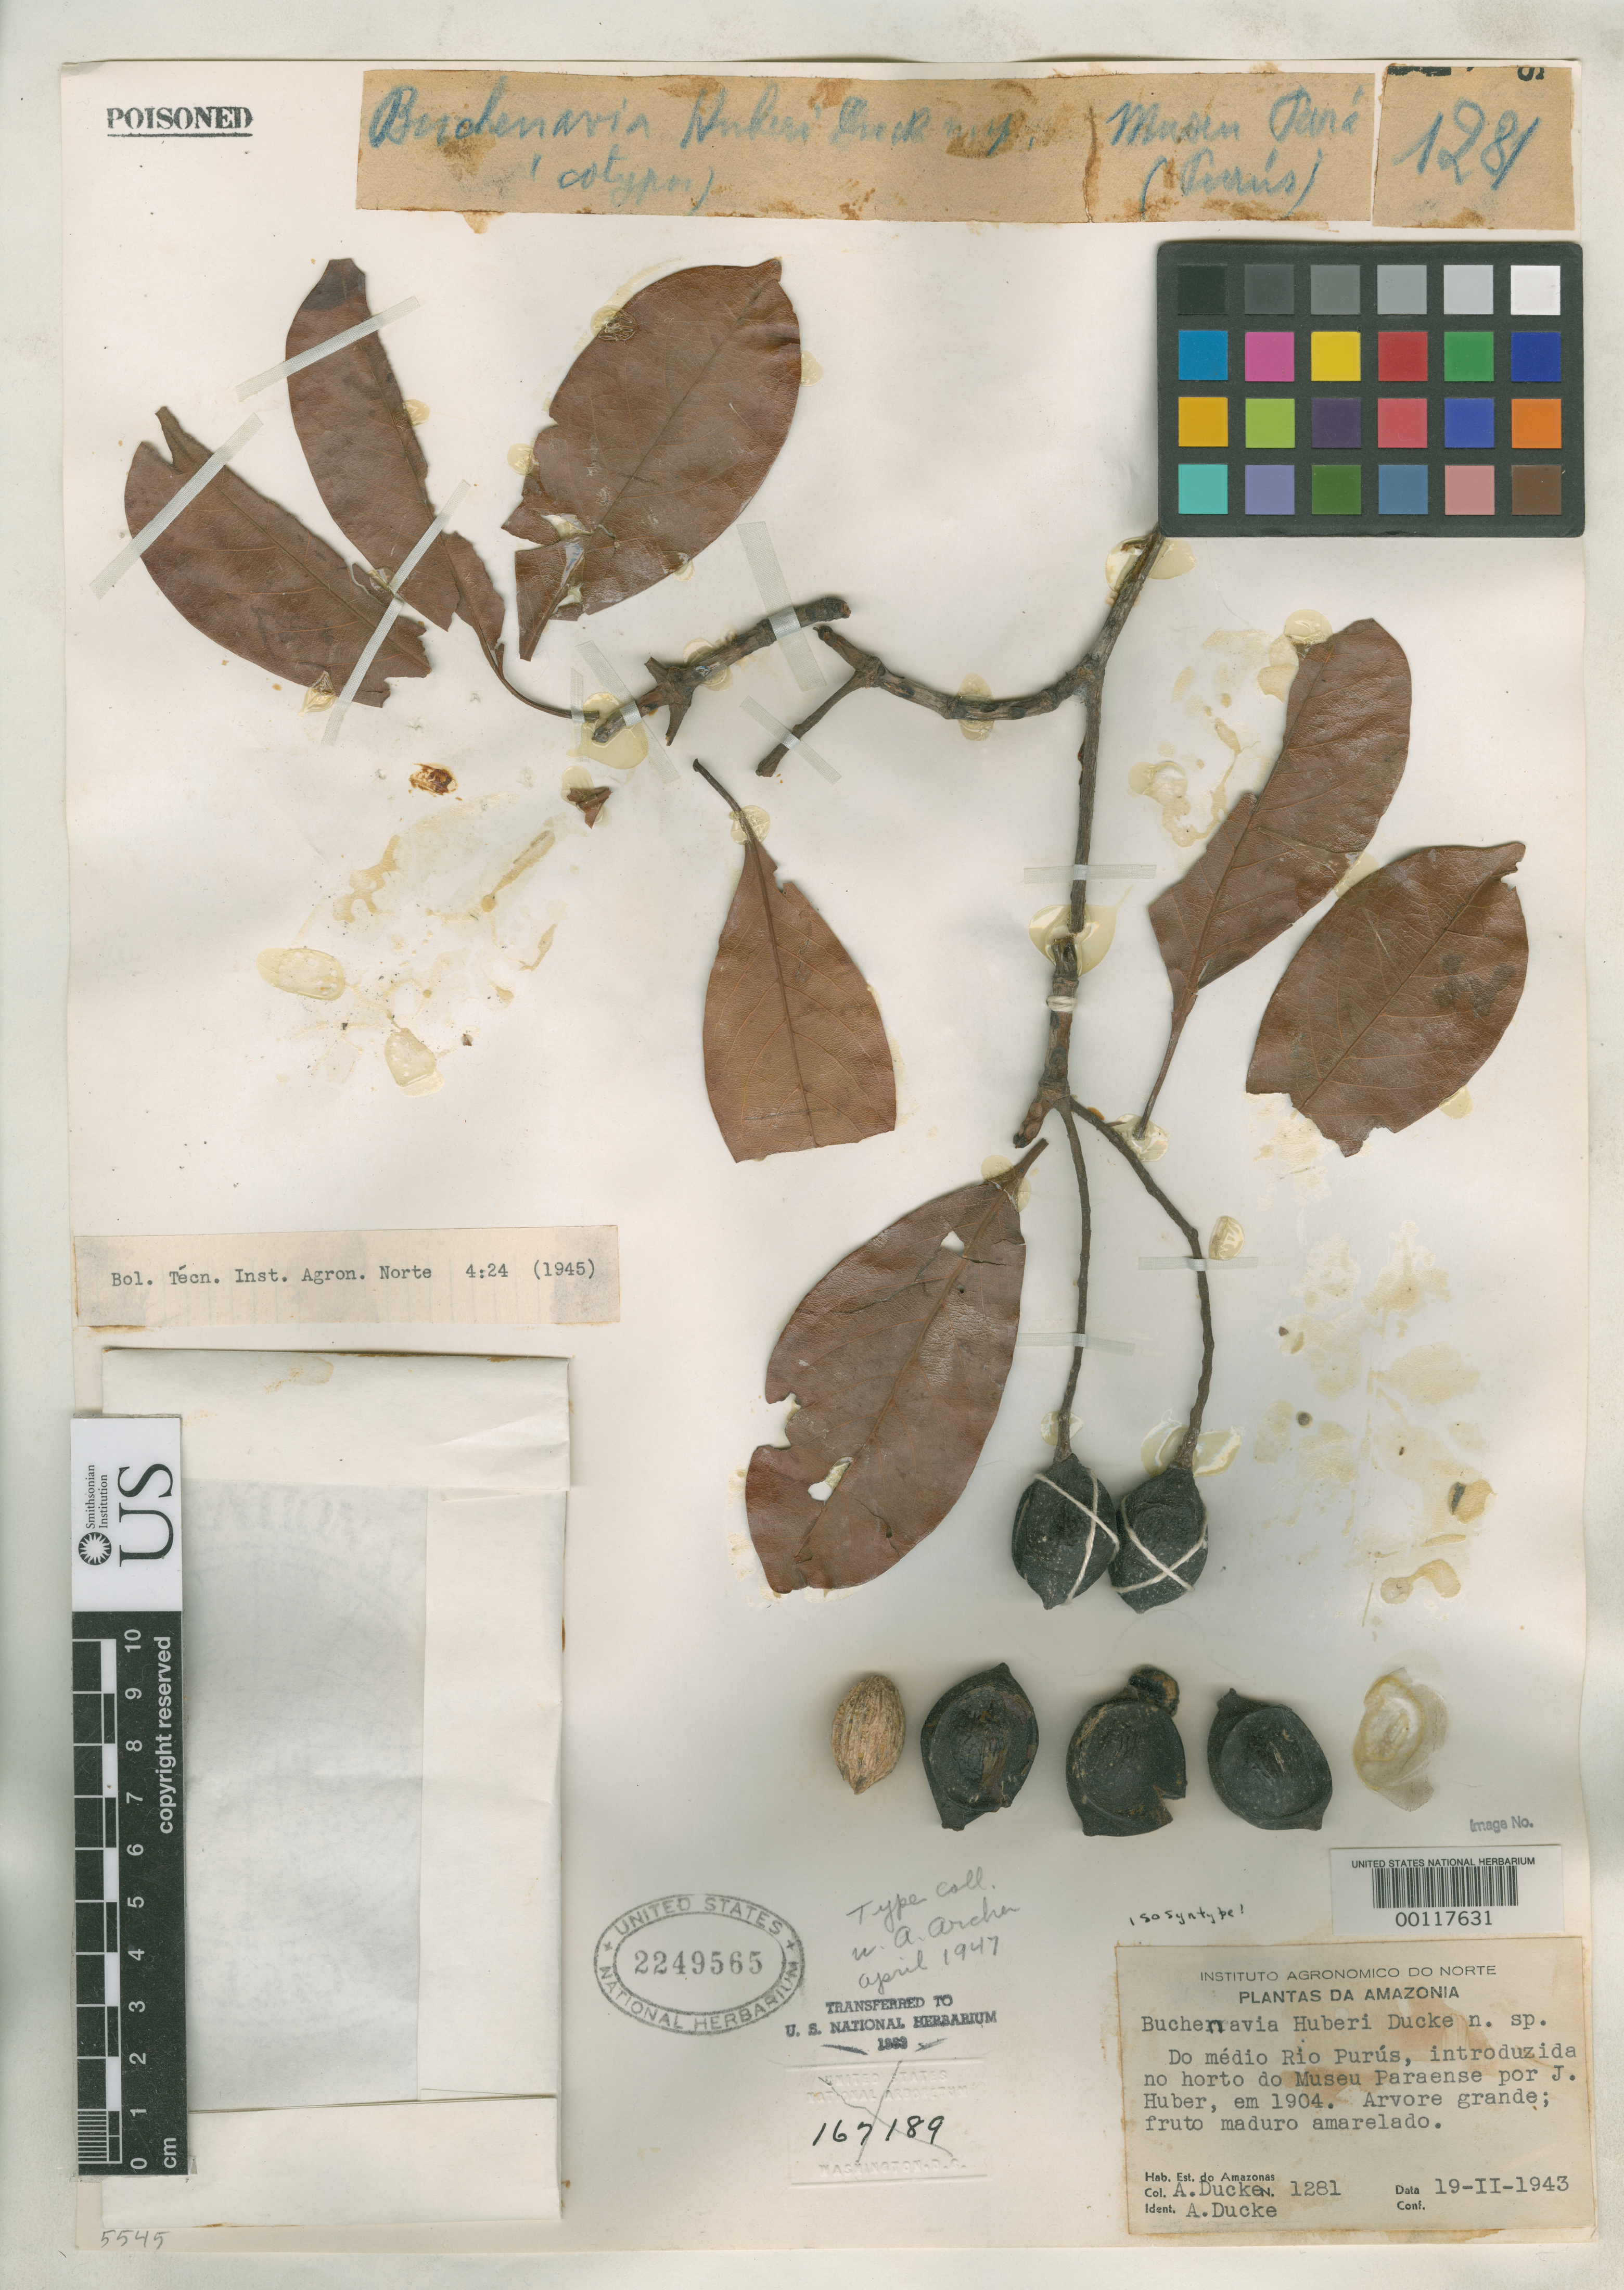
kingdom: Plantae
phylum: Tracheophyta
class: Magnoliopsida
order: Myrtales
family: Combretaceae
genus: Buchenavia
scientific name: Buchenavia huberi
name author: Ducke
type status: Isosyntype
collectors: A. Ducke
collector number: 1281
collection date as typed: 19 Feb 1943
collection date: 1943-02-19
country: Brazil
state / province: Amazonas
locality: Rio Purus.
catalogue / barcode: US 2249565